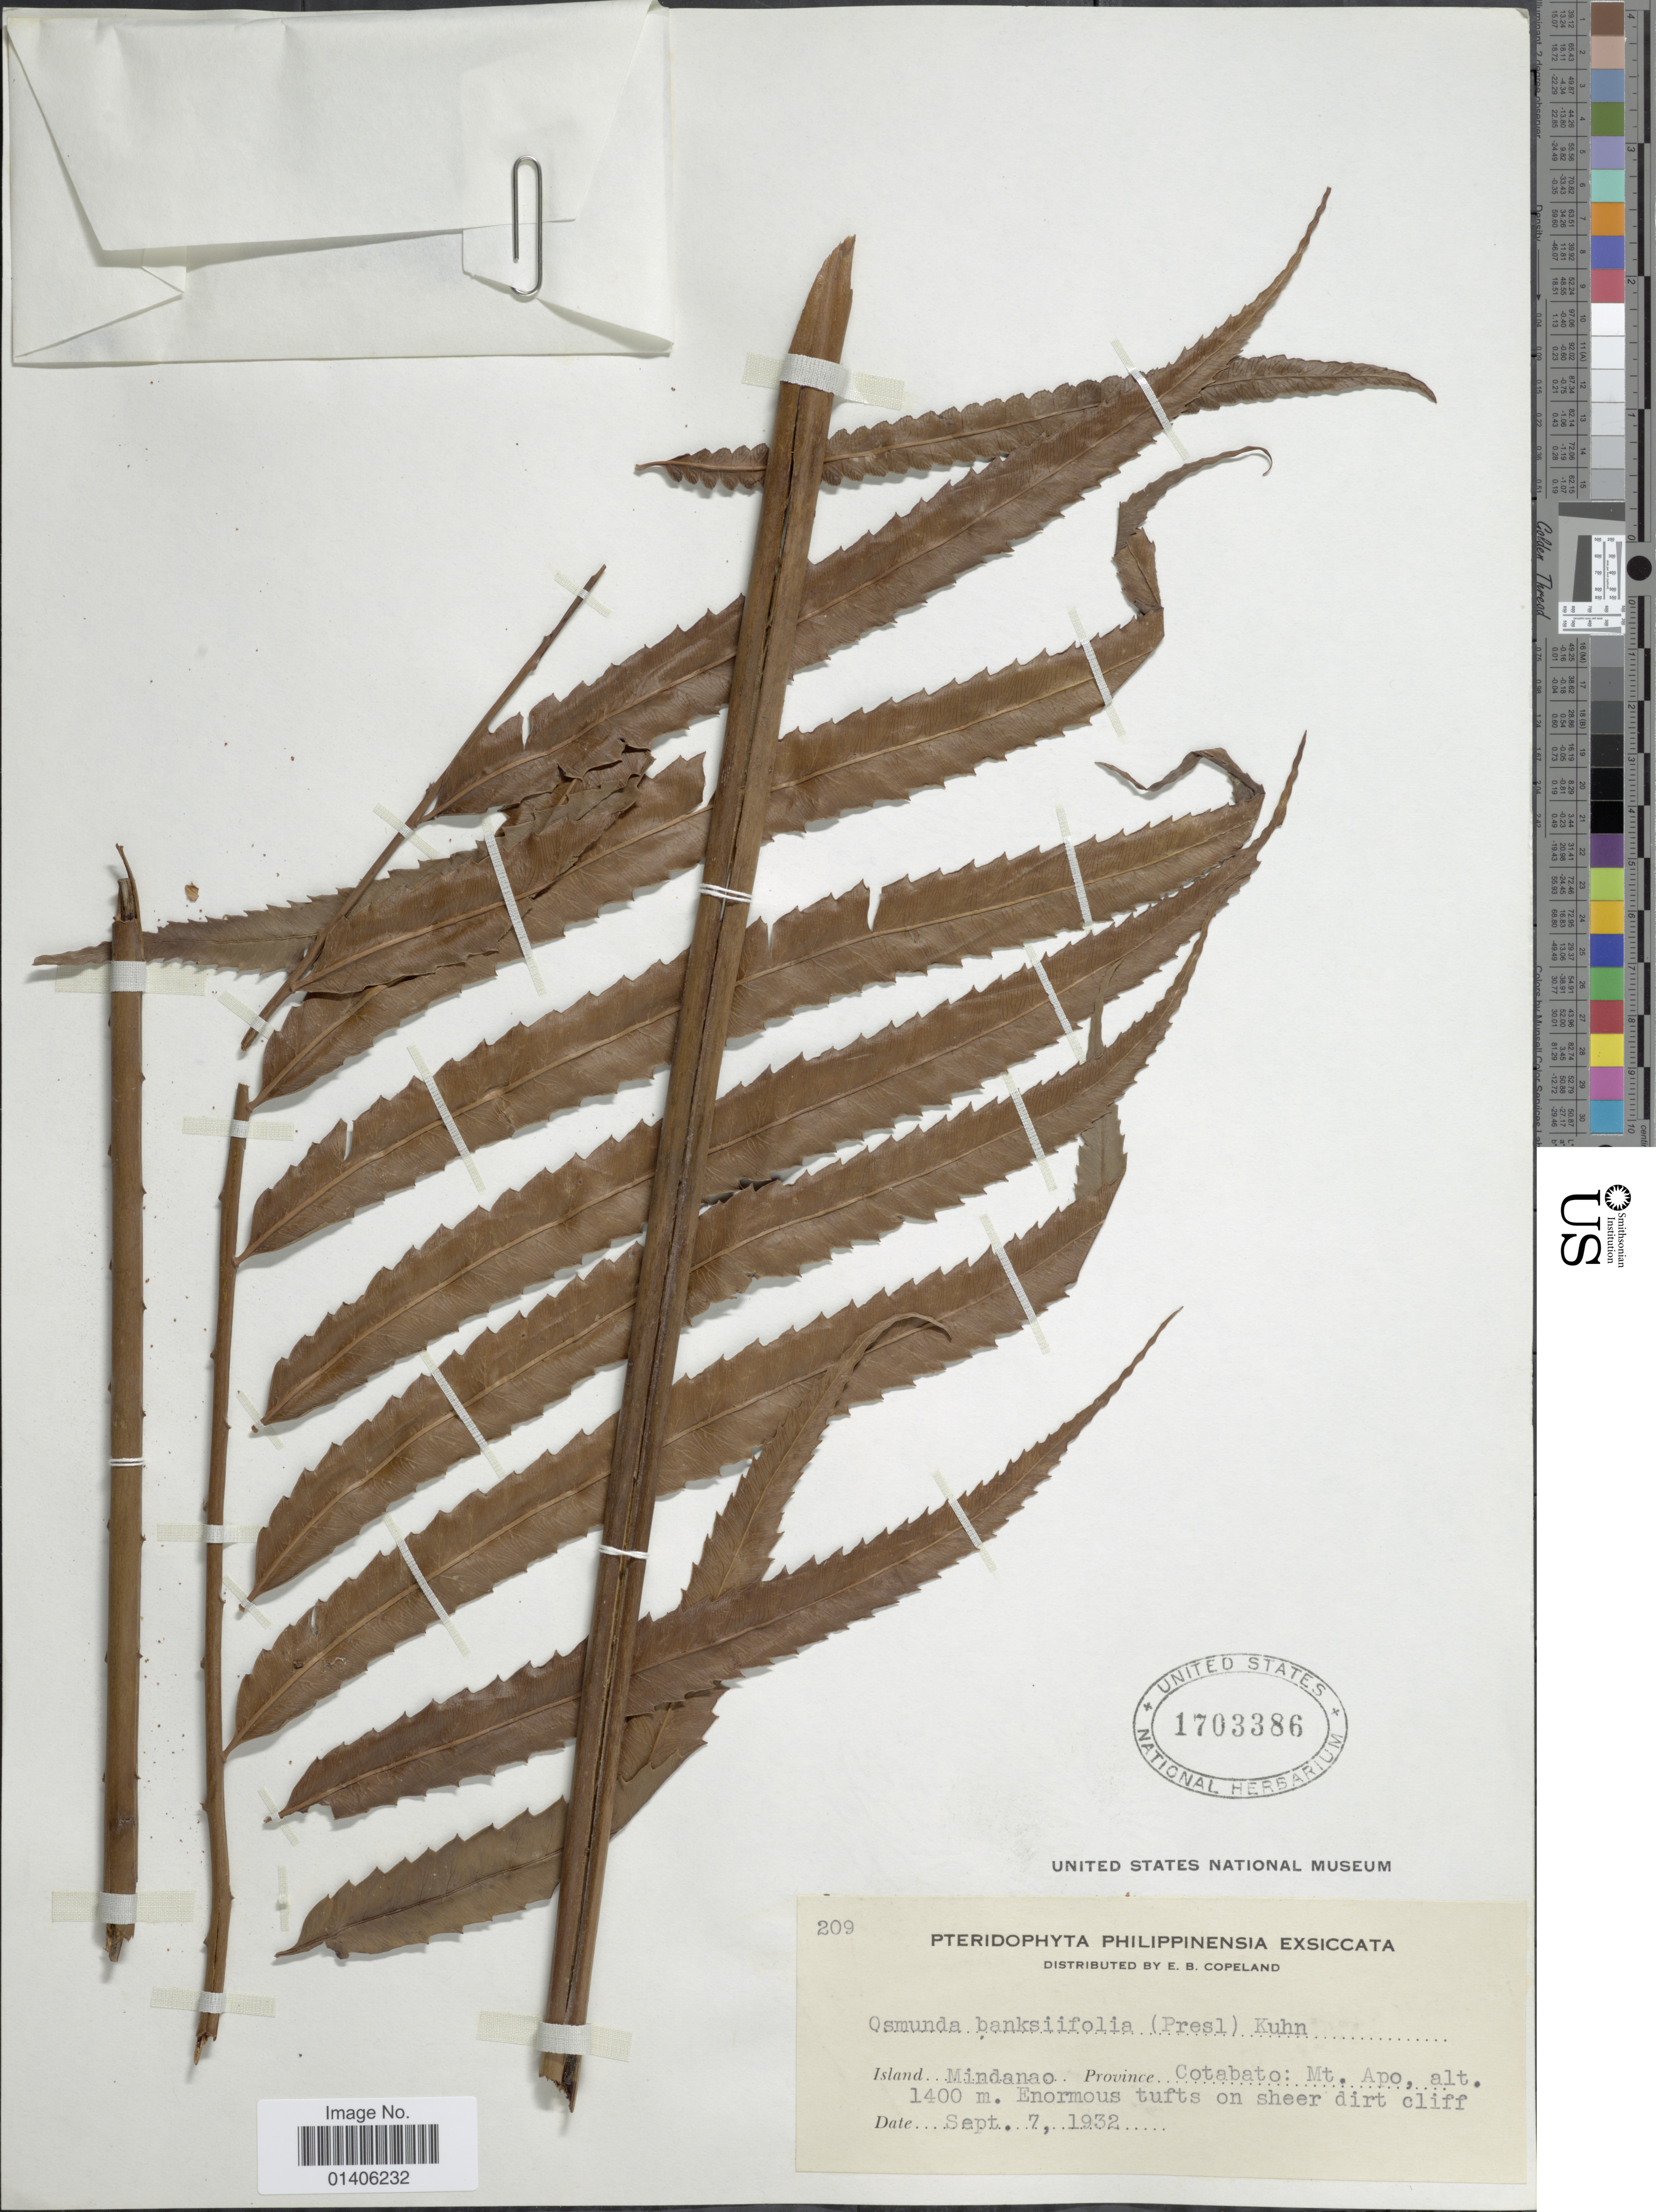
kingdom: Plantae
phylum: Tracheophyta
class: Polypodiopsida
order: Osmundales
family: Osmundaceae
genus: Osmunda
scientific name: Osmunda banksiifolia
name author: (C. Presl) Kuhn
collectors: E. B. Copeland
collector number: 209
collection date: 1932-09-07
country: Philippines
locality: Island Mindanao Province Cotabato: Mt Apo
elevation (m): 1400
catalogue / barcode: US 1703386